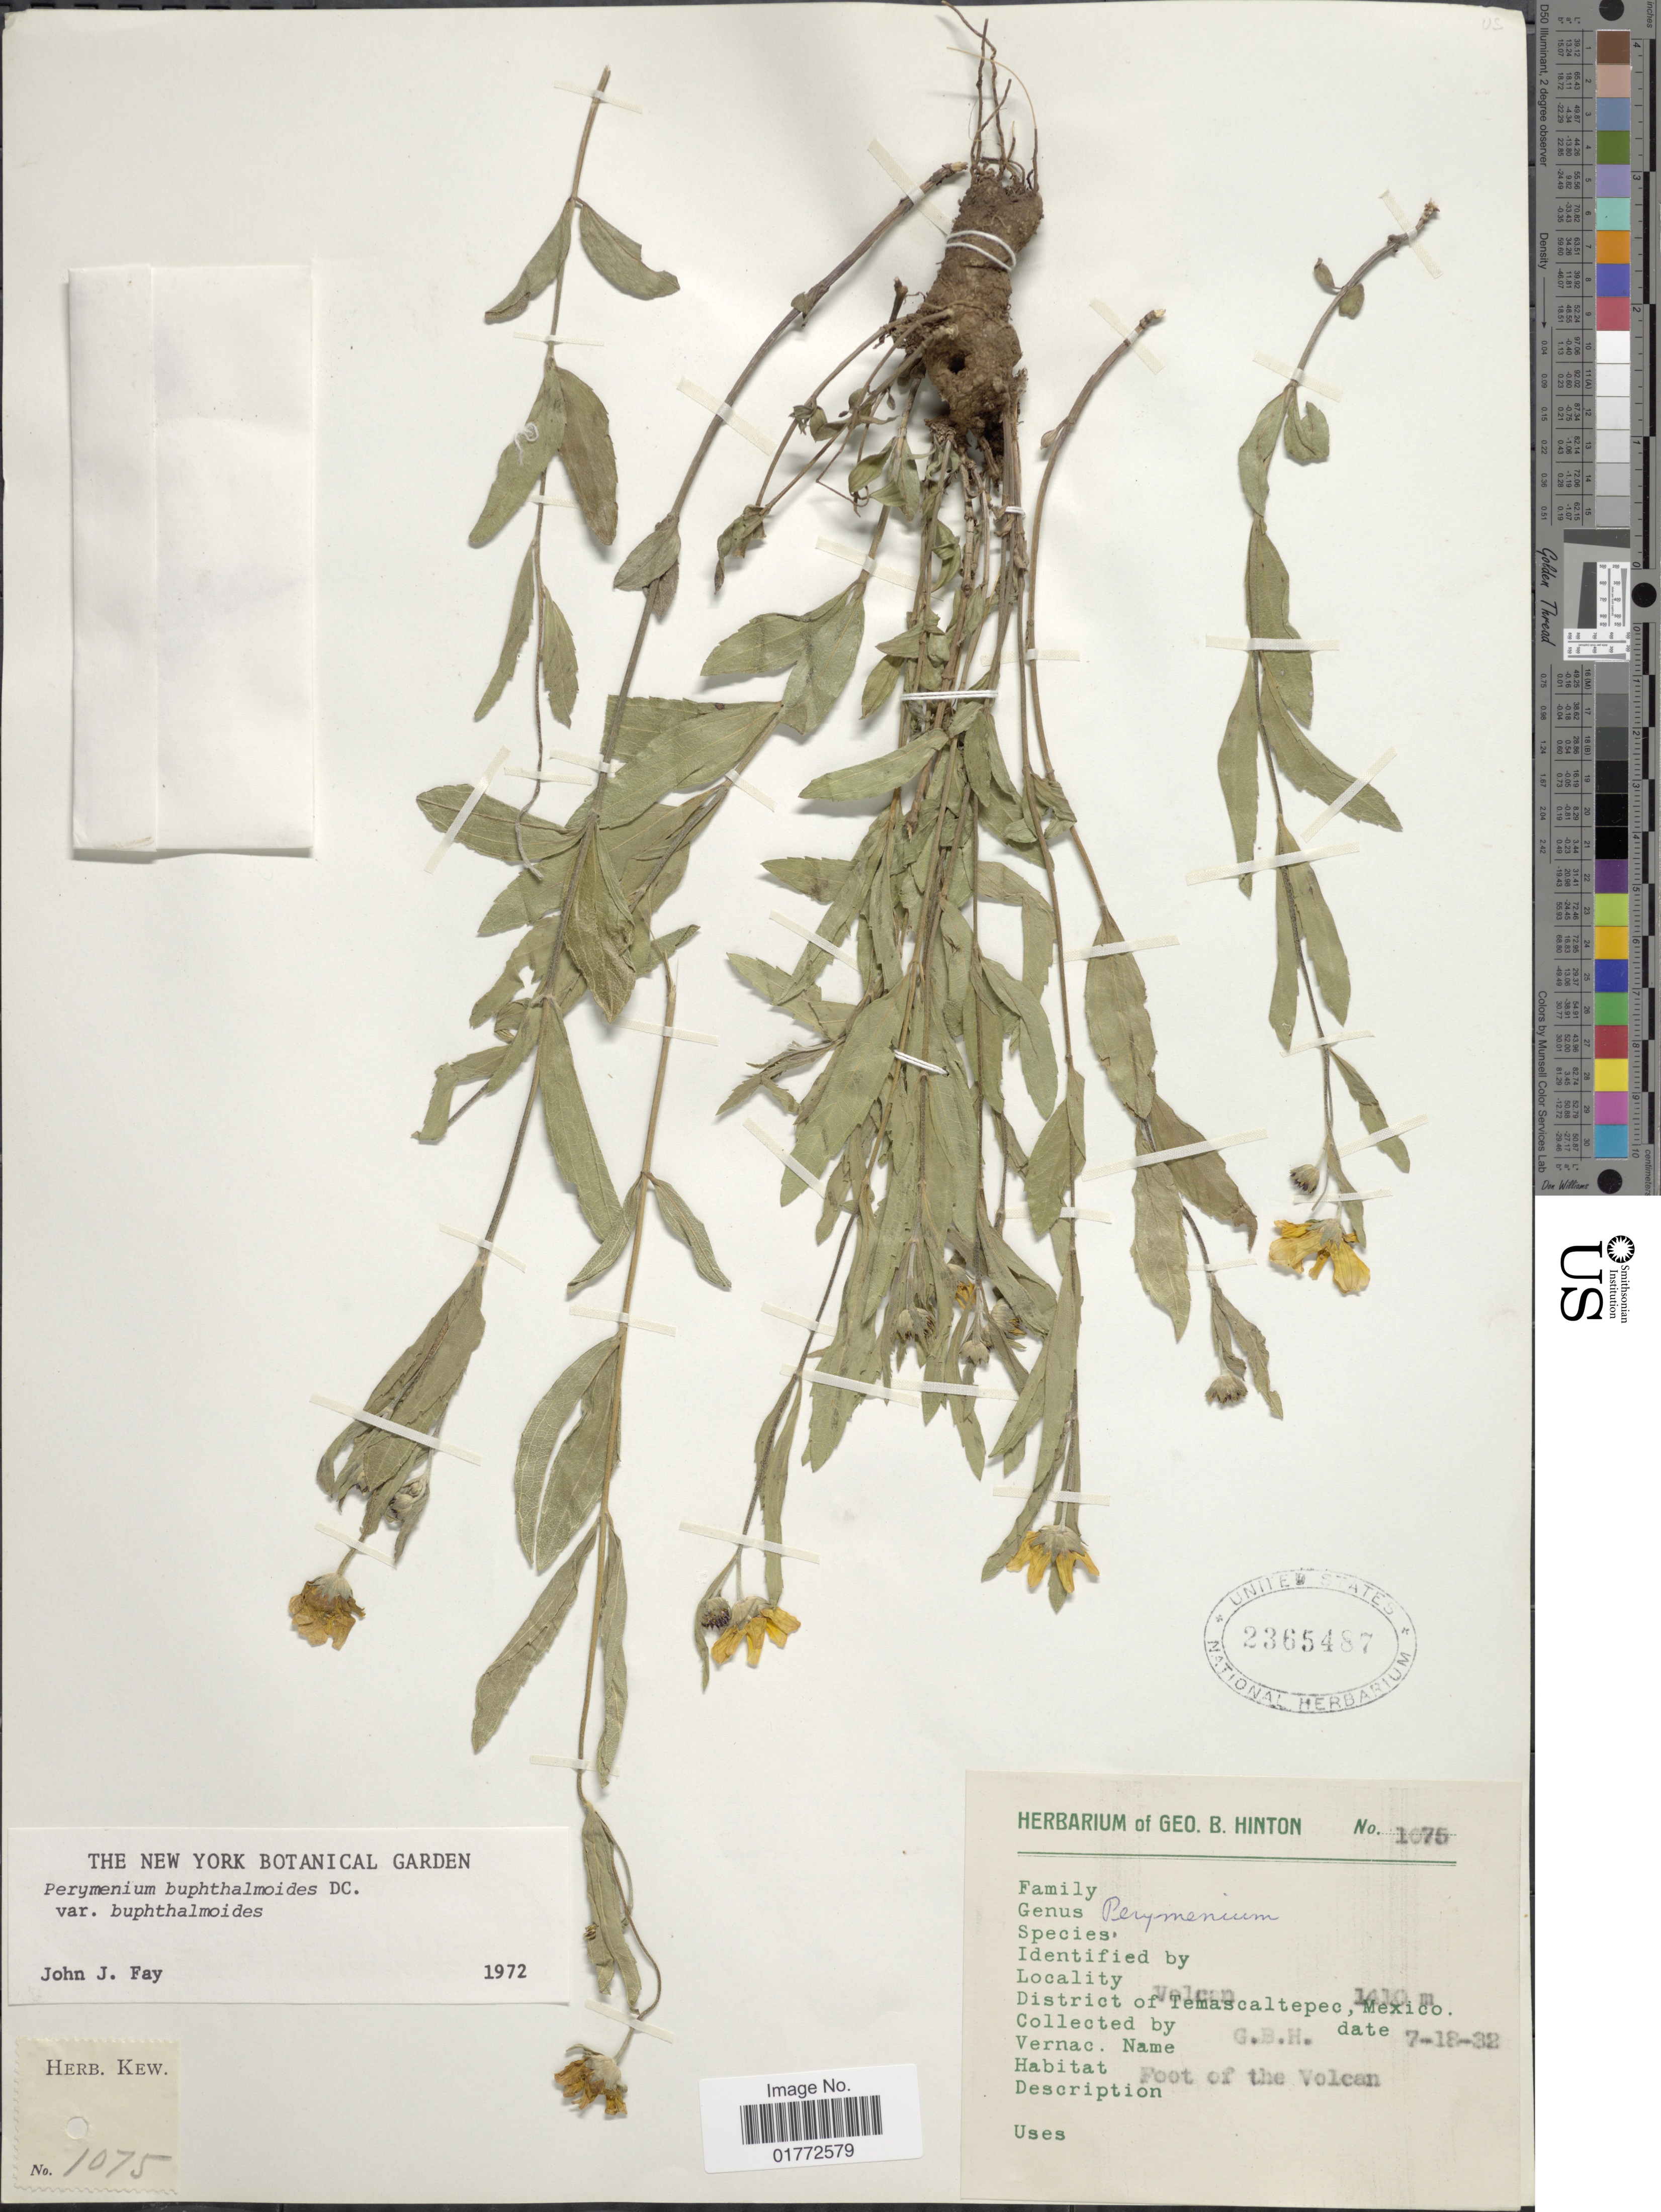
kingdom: Plantae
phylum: Tracheophyta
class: Magnoliopsida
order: Asterales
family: Asteraceae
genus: Perymenium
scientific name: Perymenium buphthalmoides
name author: DC.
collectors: G. B. Hinton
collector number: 1075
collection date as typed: Transcribed d/m/y: 18/7/32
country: Mexico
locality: District of Temascaltepec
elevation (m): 1410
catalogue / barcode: US 2365487